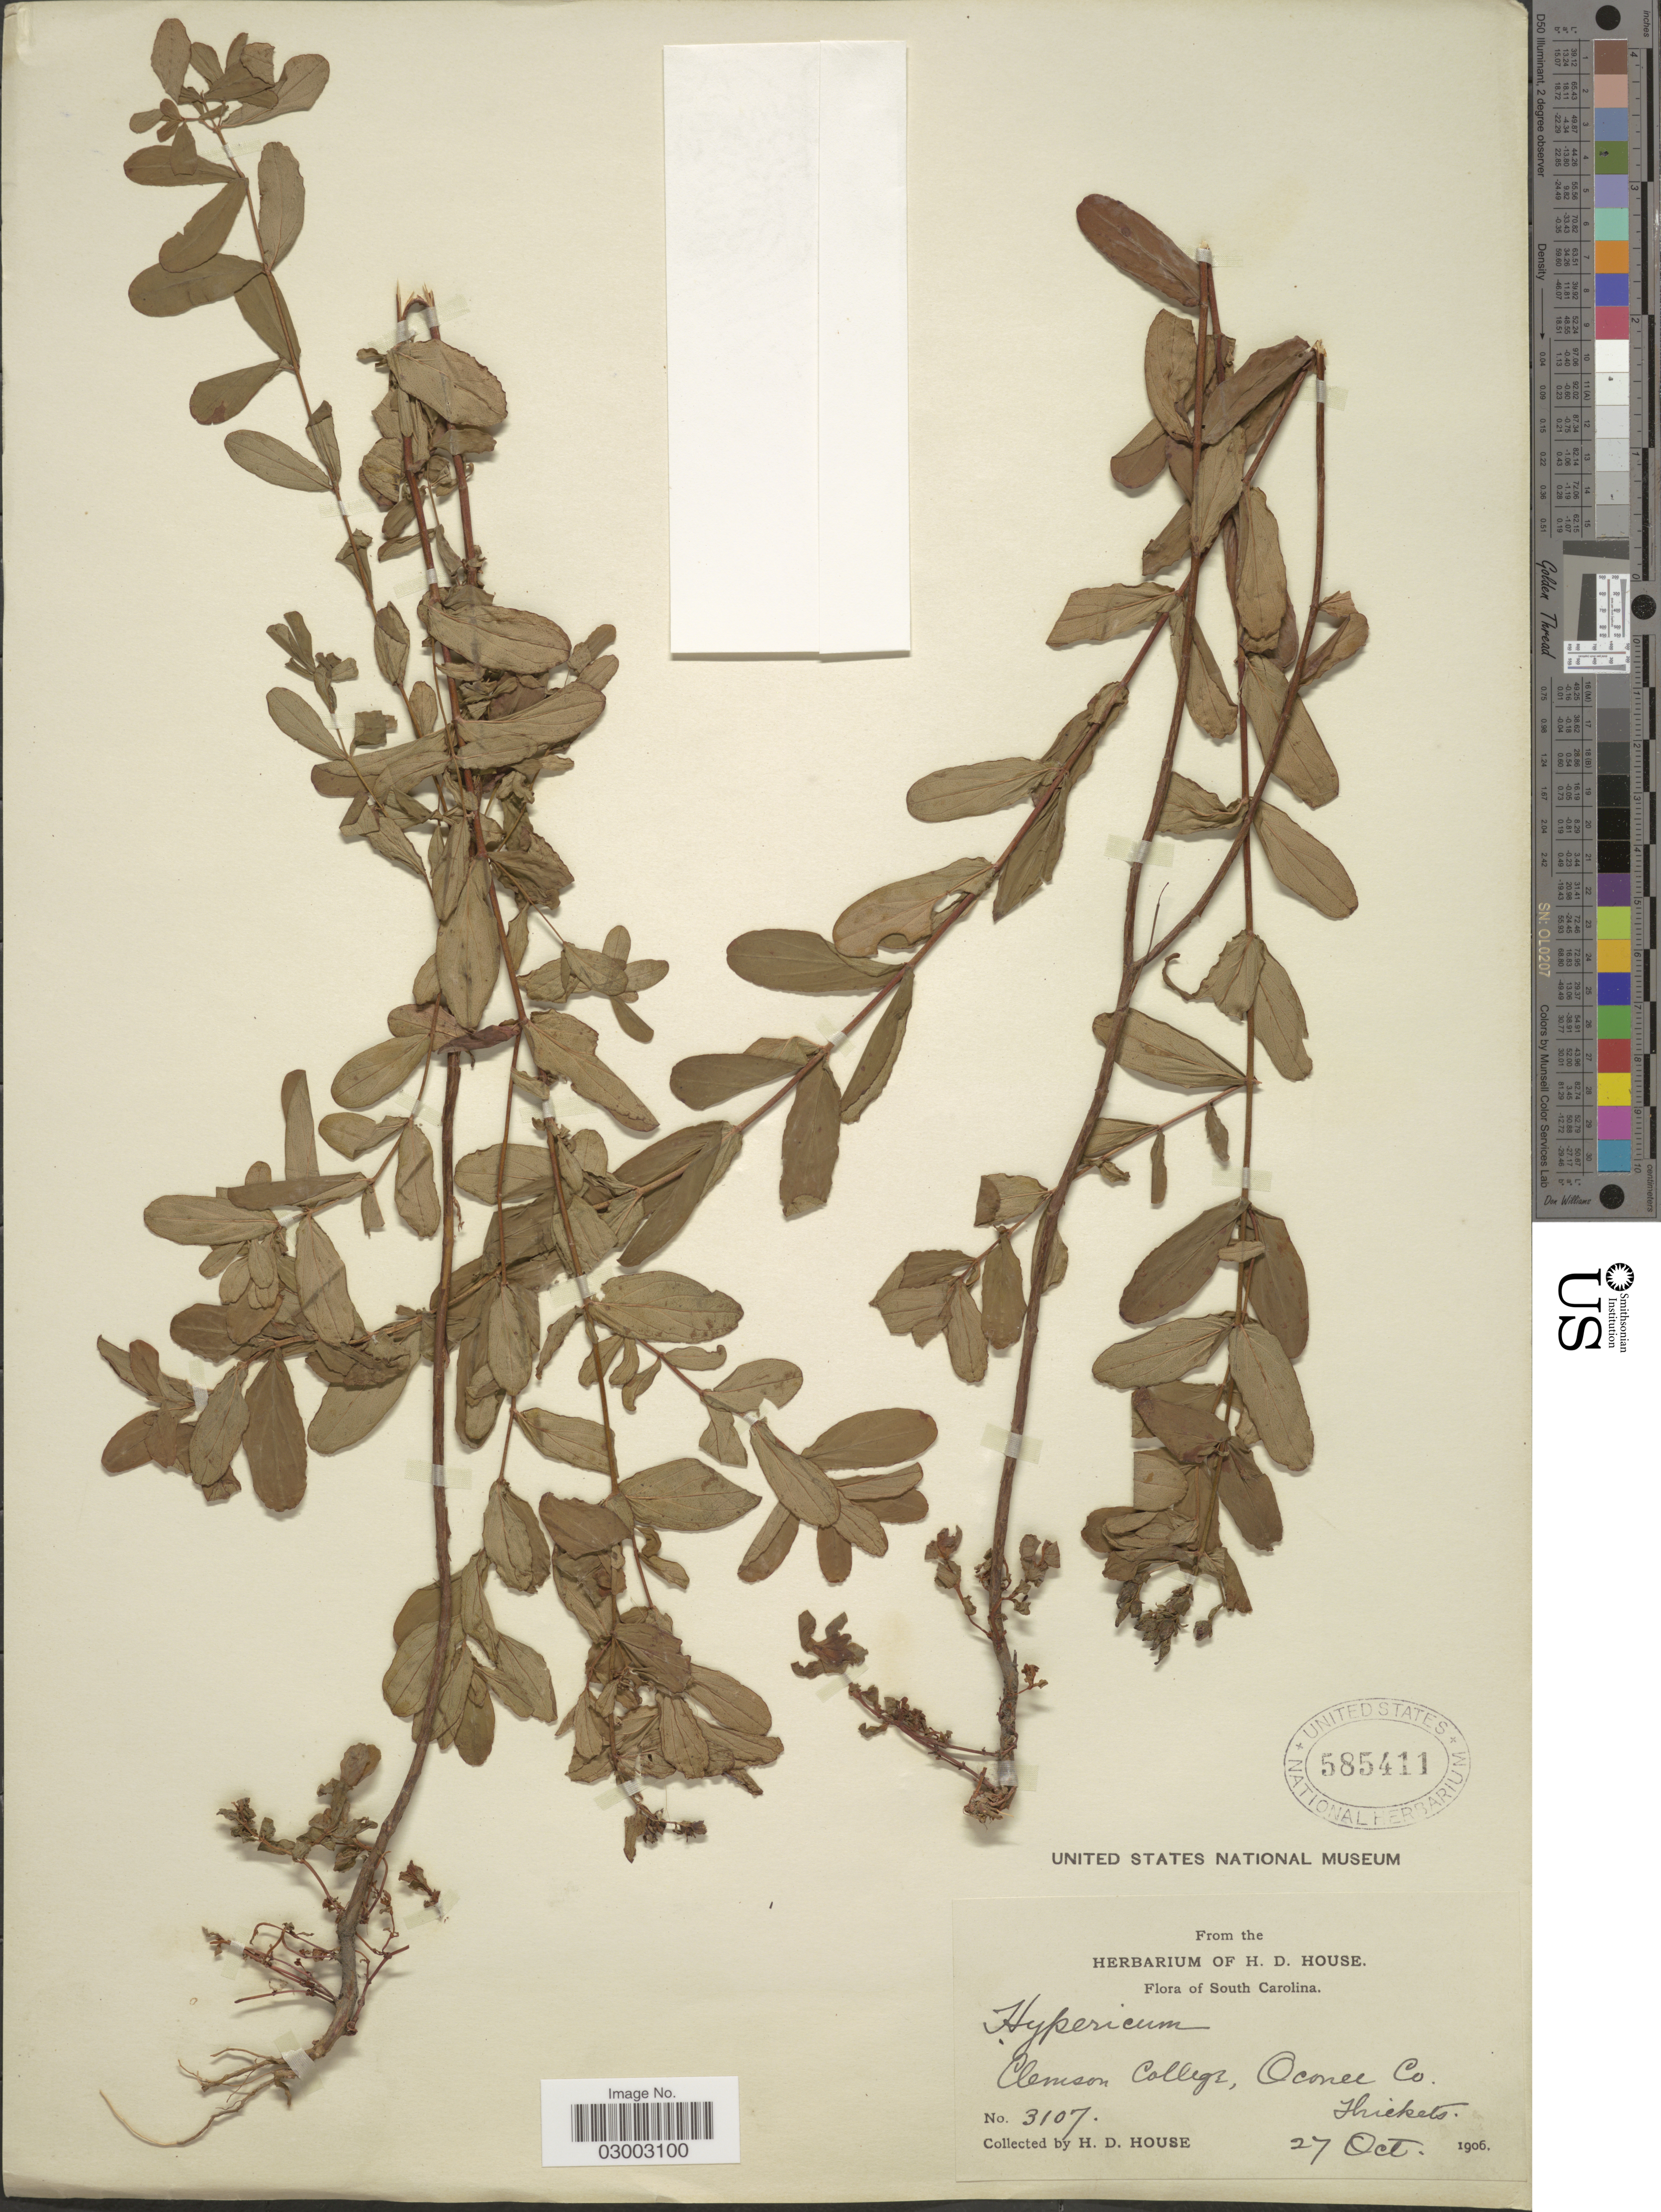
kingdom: Plantae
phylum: Tracheophyta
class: Magnoliopsida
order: Malpighiales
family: Hypericaceae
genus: Hypericum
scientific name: Hypericum sp.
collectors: H. D. House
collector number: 3107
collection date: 1906-10-27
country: United States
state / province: South Carolina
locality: Clemson College, Oconee Co.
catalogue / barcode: US 585411